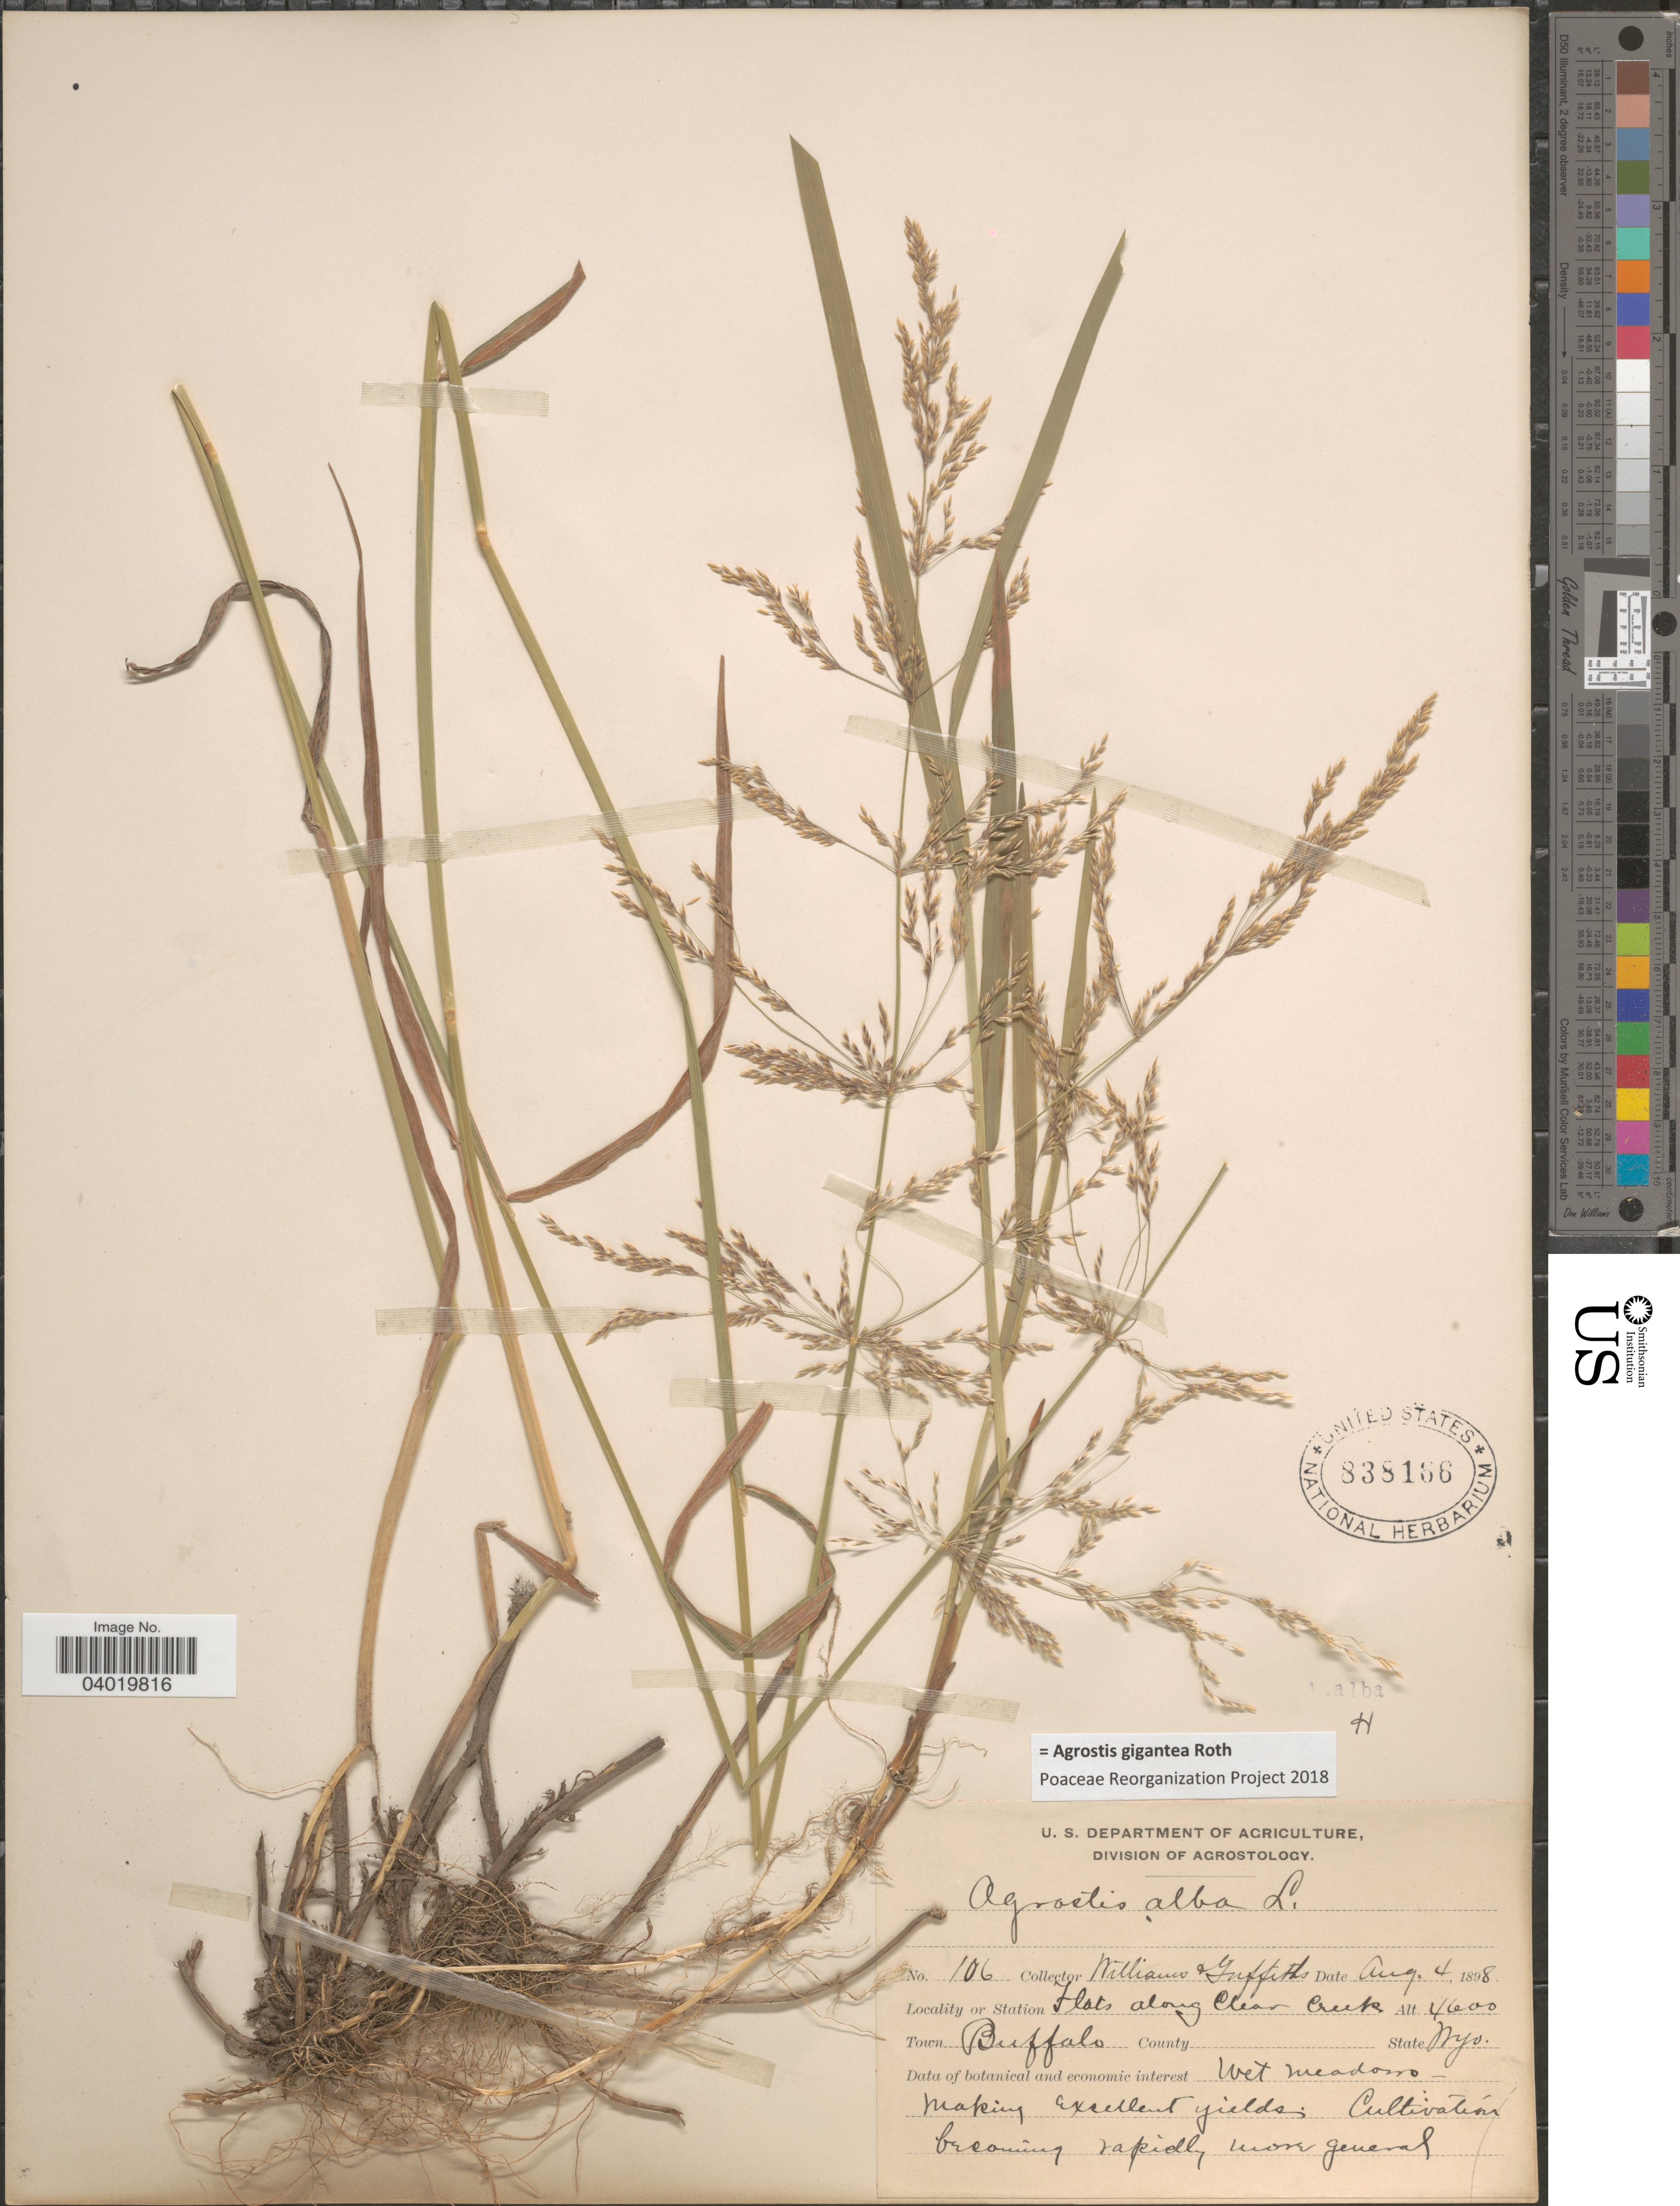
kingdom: Plantae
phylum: Tracheophyta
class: Liliopsida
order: Poales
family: Poaceae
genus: Agrostis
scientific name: Agrostis gigantea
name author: Roth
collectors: -- Williams & -- Griffiths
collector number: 106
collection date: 1898-08-04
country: United States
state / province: Wyoming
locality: Station Flats along Clear Creek. Town Buffalo.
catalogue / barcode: US 838166